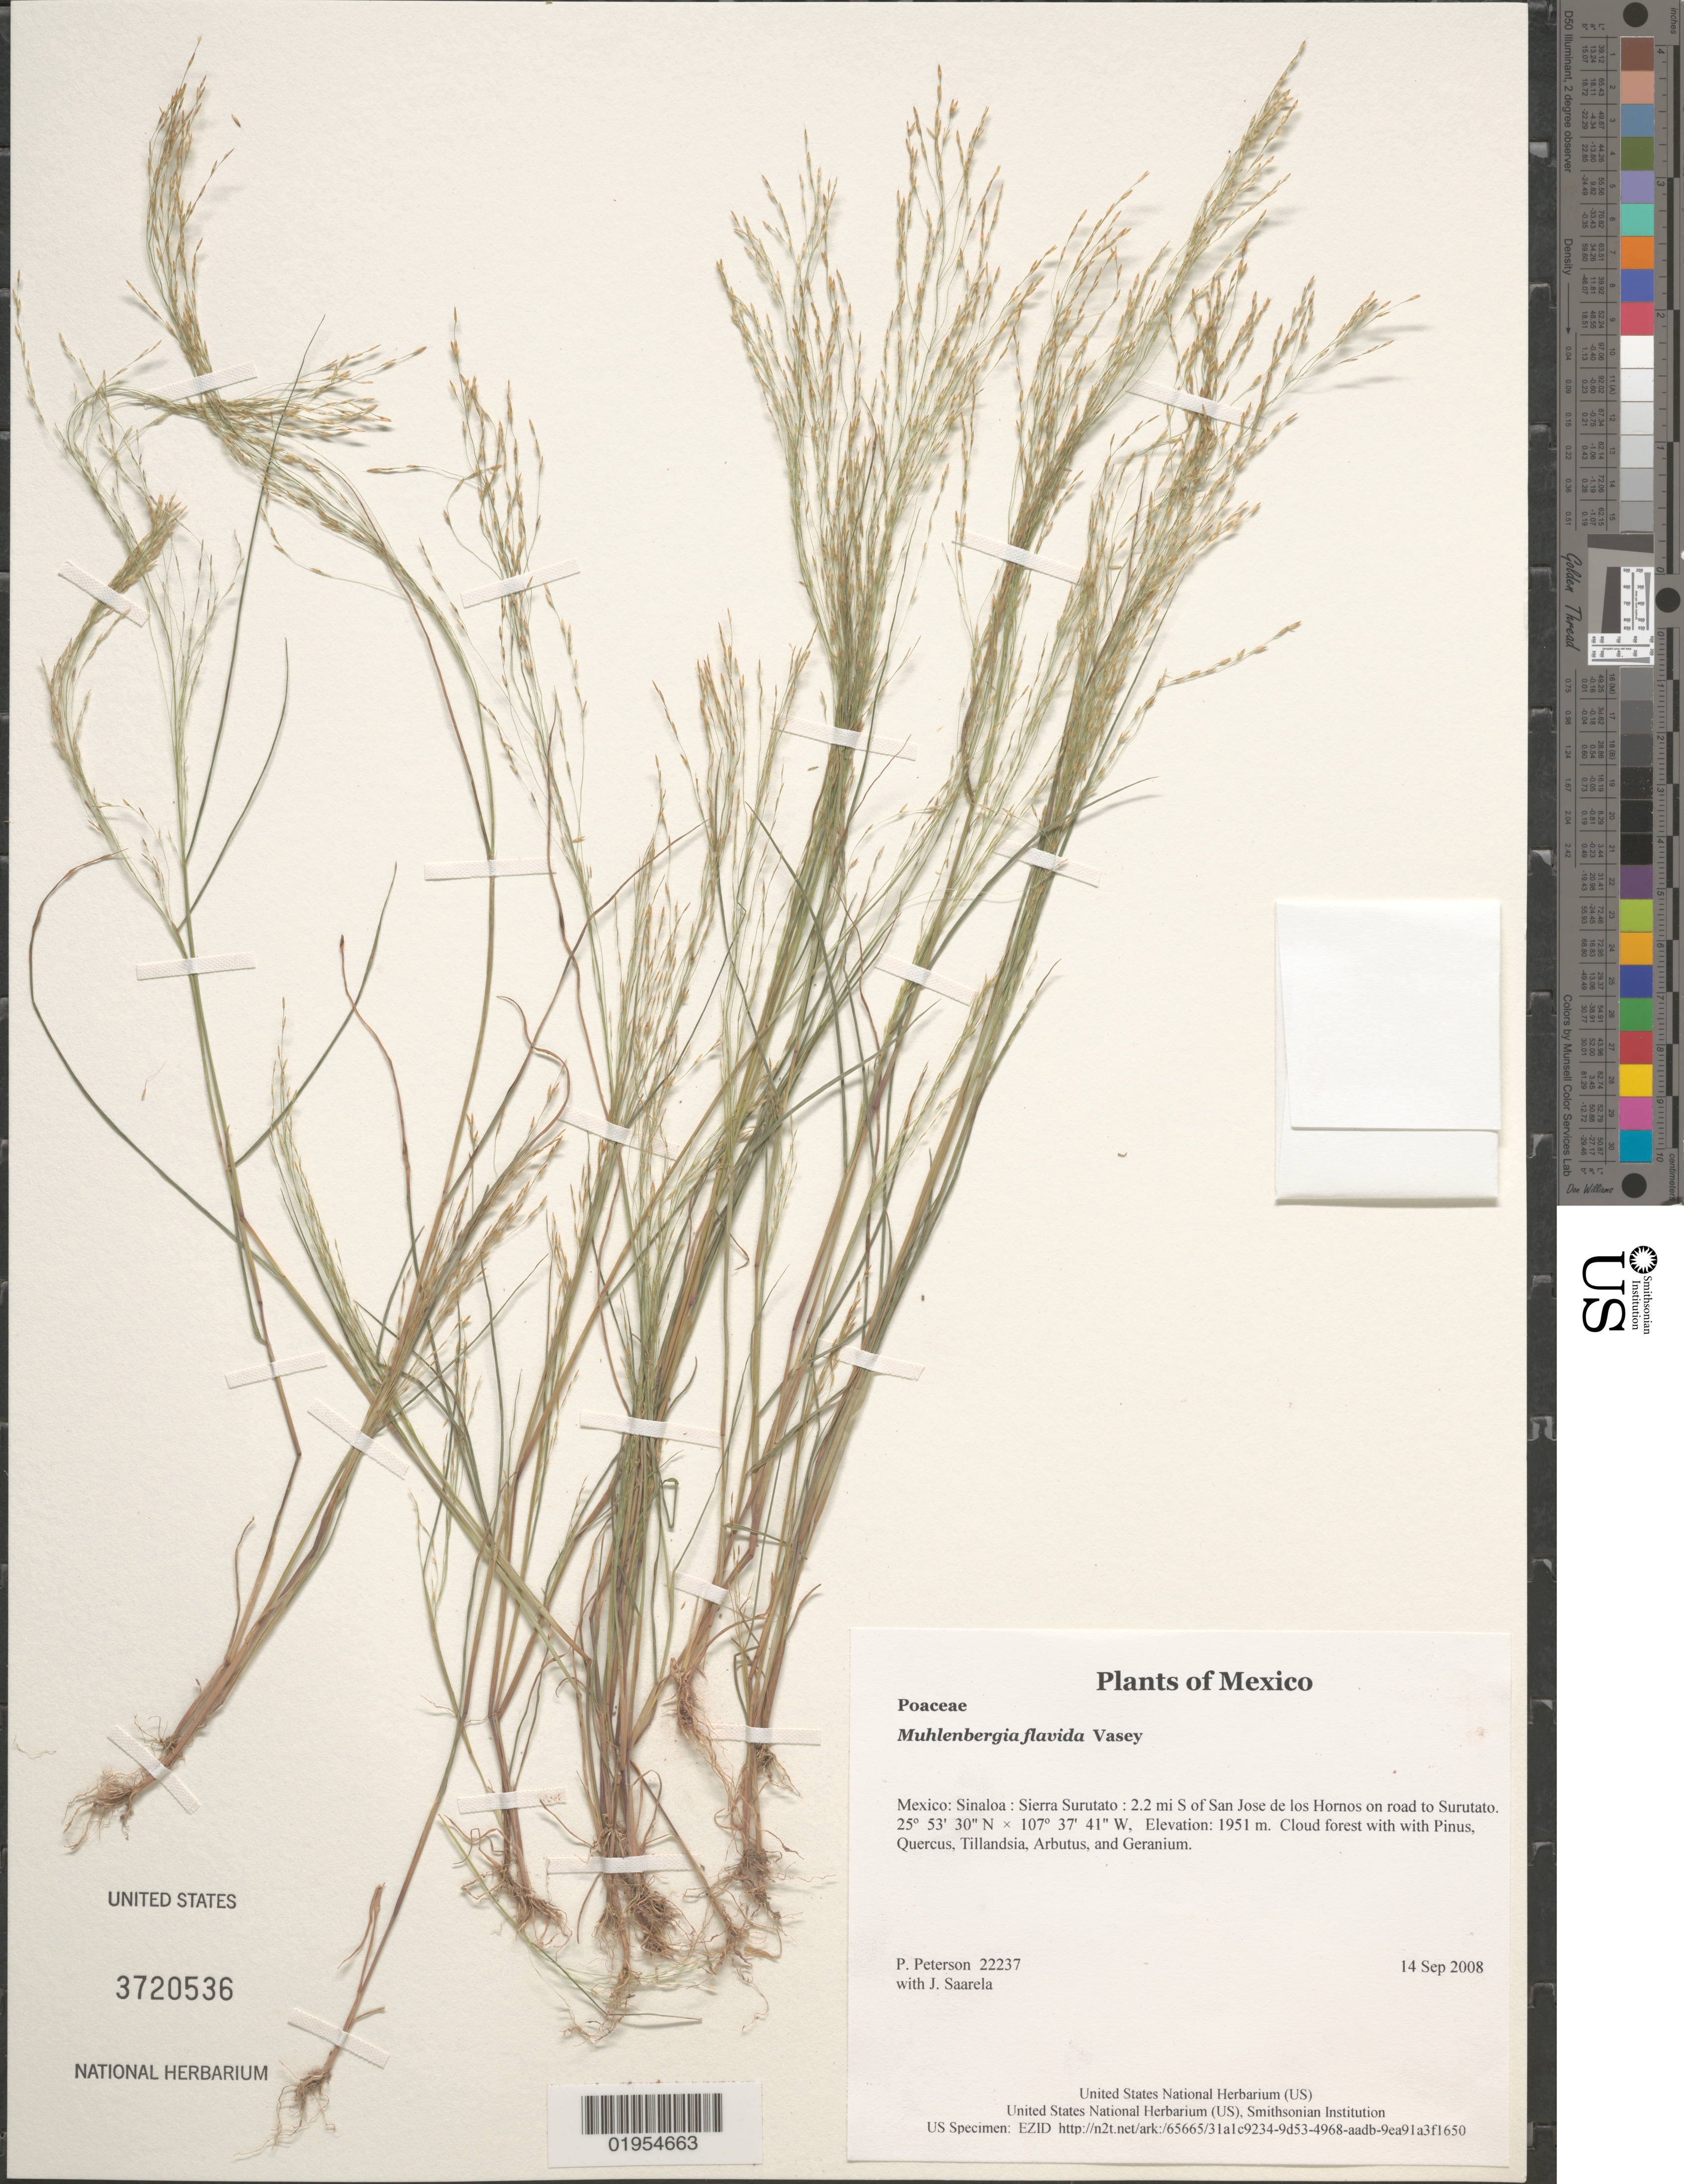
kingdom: Plantae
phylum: Tracheophyta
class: Liliopsida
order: Poales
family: Poaceae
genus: Muhlenbergia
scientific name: Muhlenbergia flavida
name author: Vasey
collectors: P. M. Peterson & J. Saarela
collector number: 22237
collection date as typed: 14 Sep 2008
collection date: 2008-09-14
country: Mexico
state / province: Sinaloa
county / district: Sierra Surutato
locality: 2.2 mi S of San Jose de los Hornos on road to Surutato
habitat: Cloud forest with with Pinus, Quercus, Tillandsia, Arbutus, and Geranium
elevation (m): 1951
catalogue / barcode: US 3720536